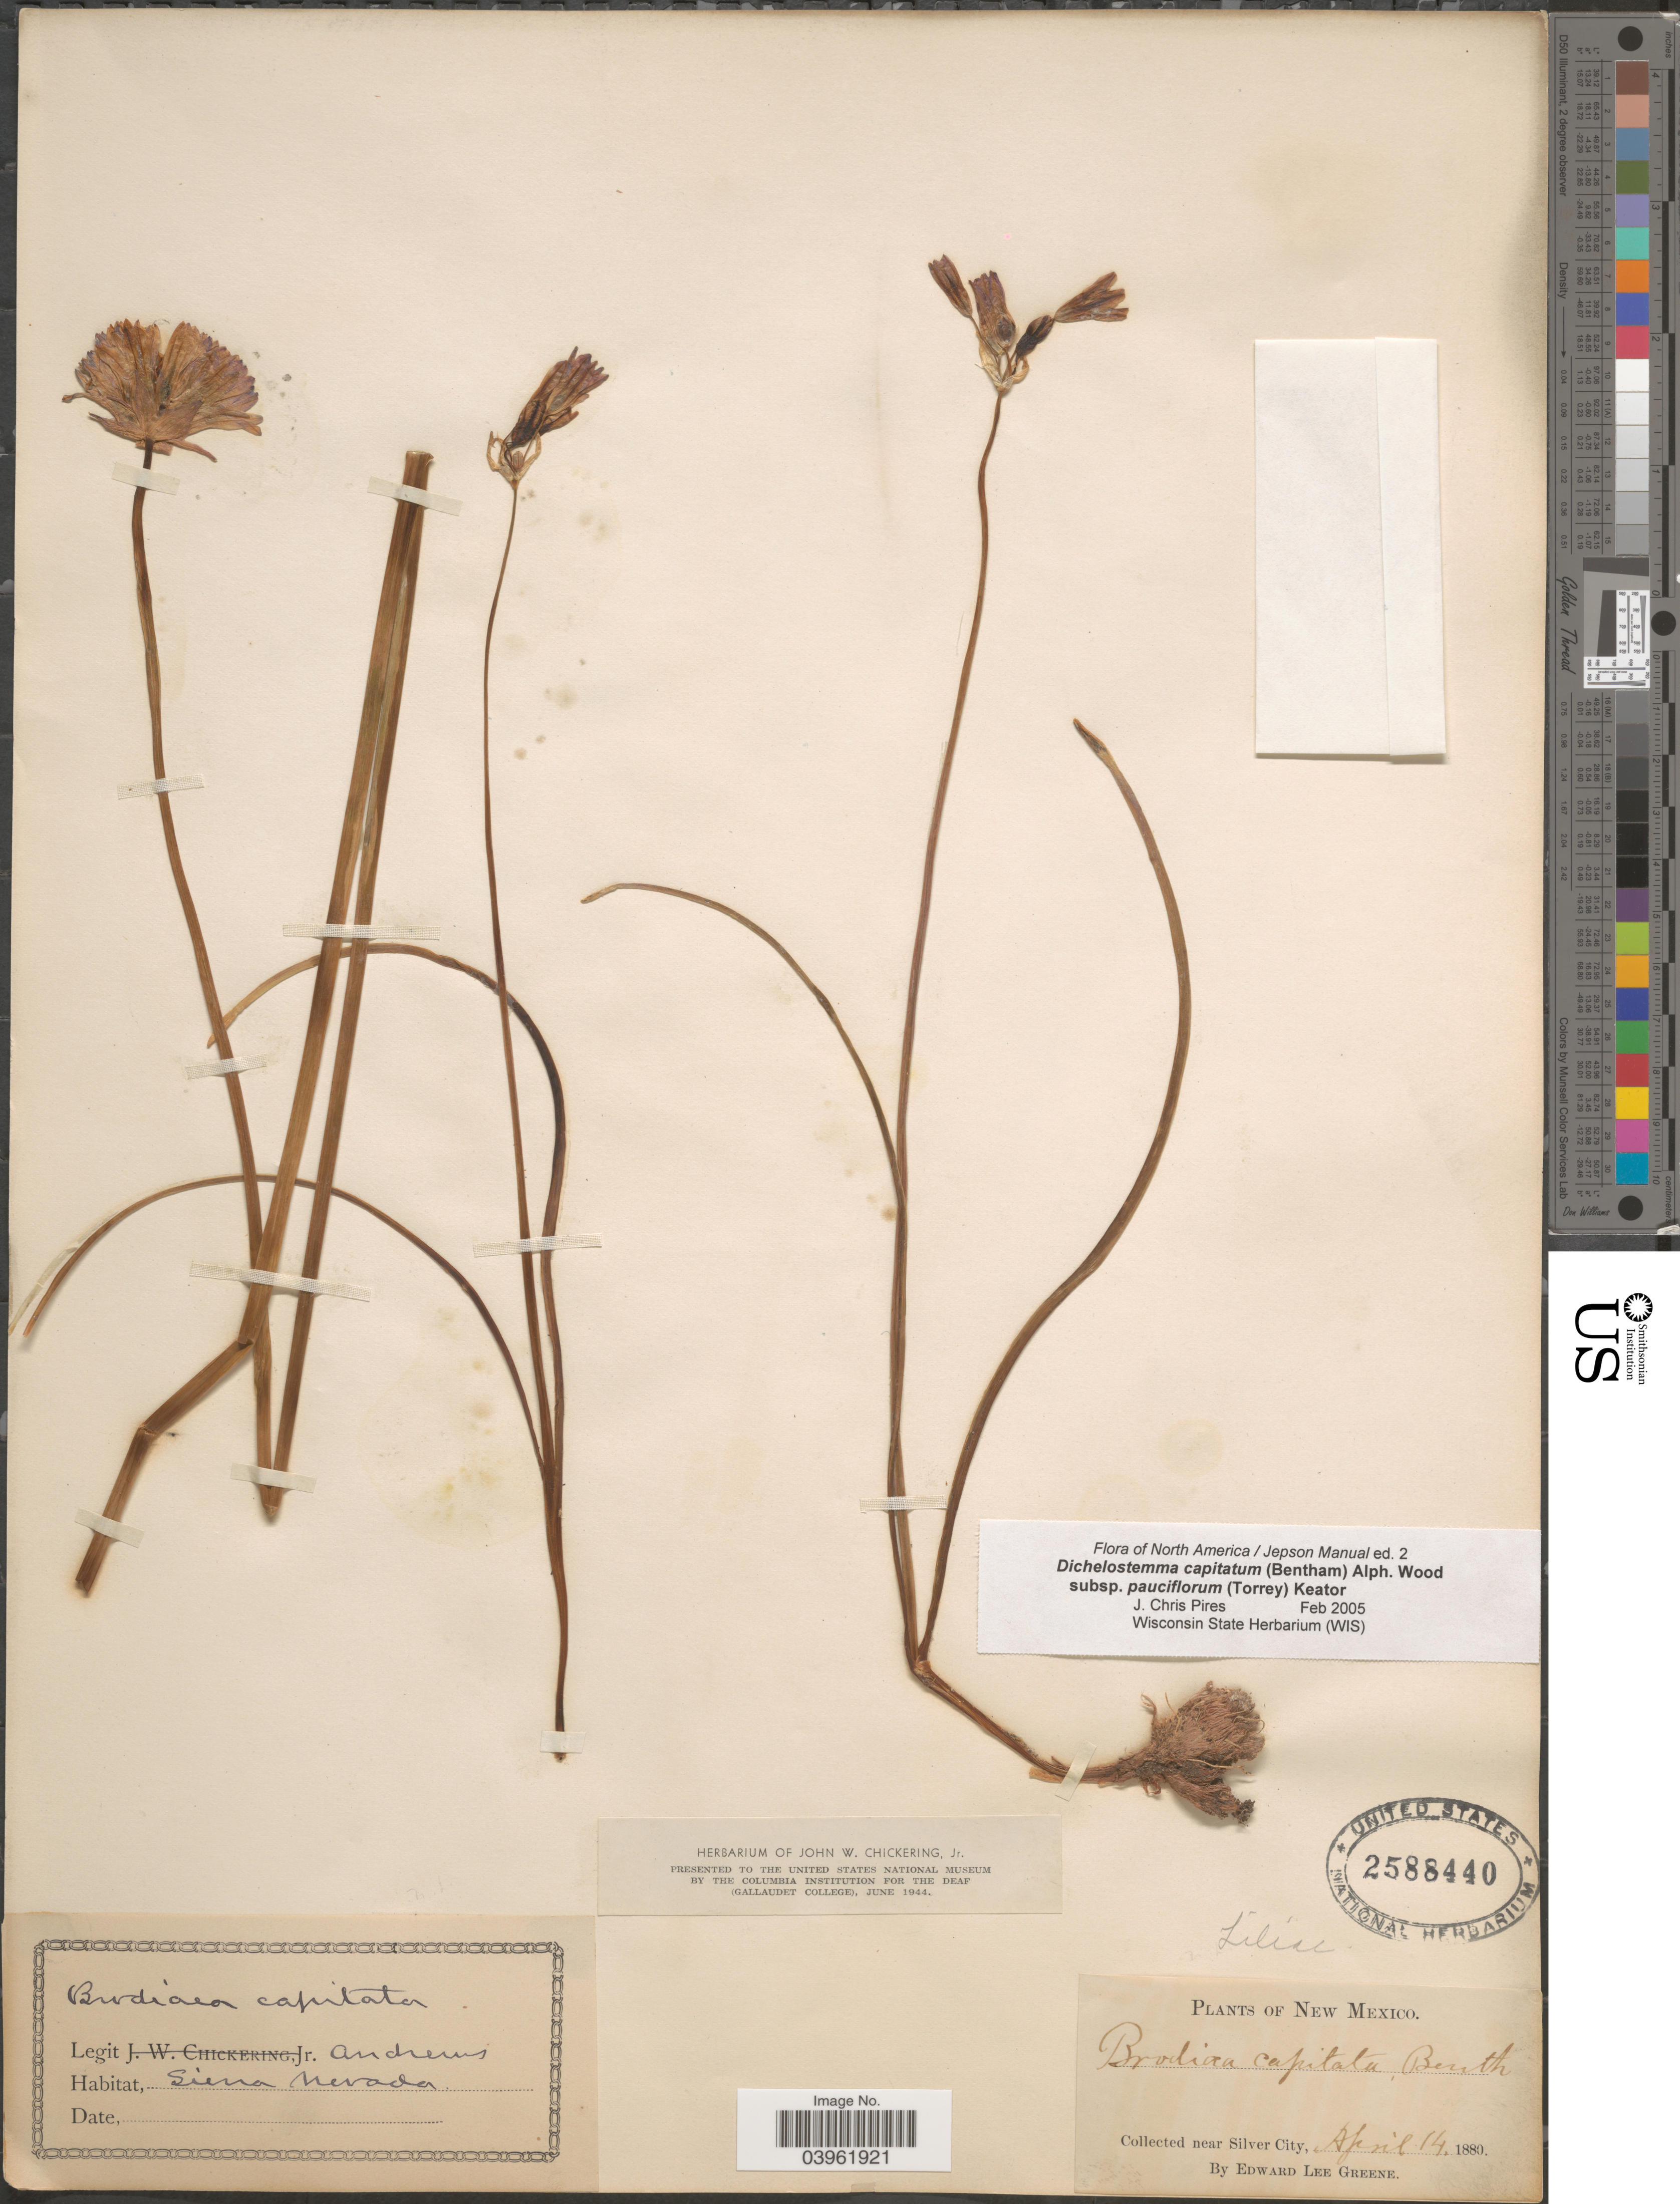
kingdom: Plantae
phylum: Tracheophyta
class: Liliopsida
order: Asparagales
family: Asparagaceae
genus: Dichelostemma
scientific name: Dichelostemma capitatum subsp. pauciflorum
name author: (Torr.) Keator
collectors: E. L. Greene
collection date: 1880-04-14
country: United States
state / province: New Mexico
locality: Sierra Nevada. Near Silver City.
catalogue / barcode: US 2588440